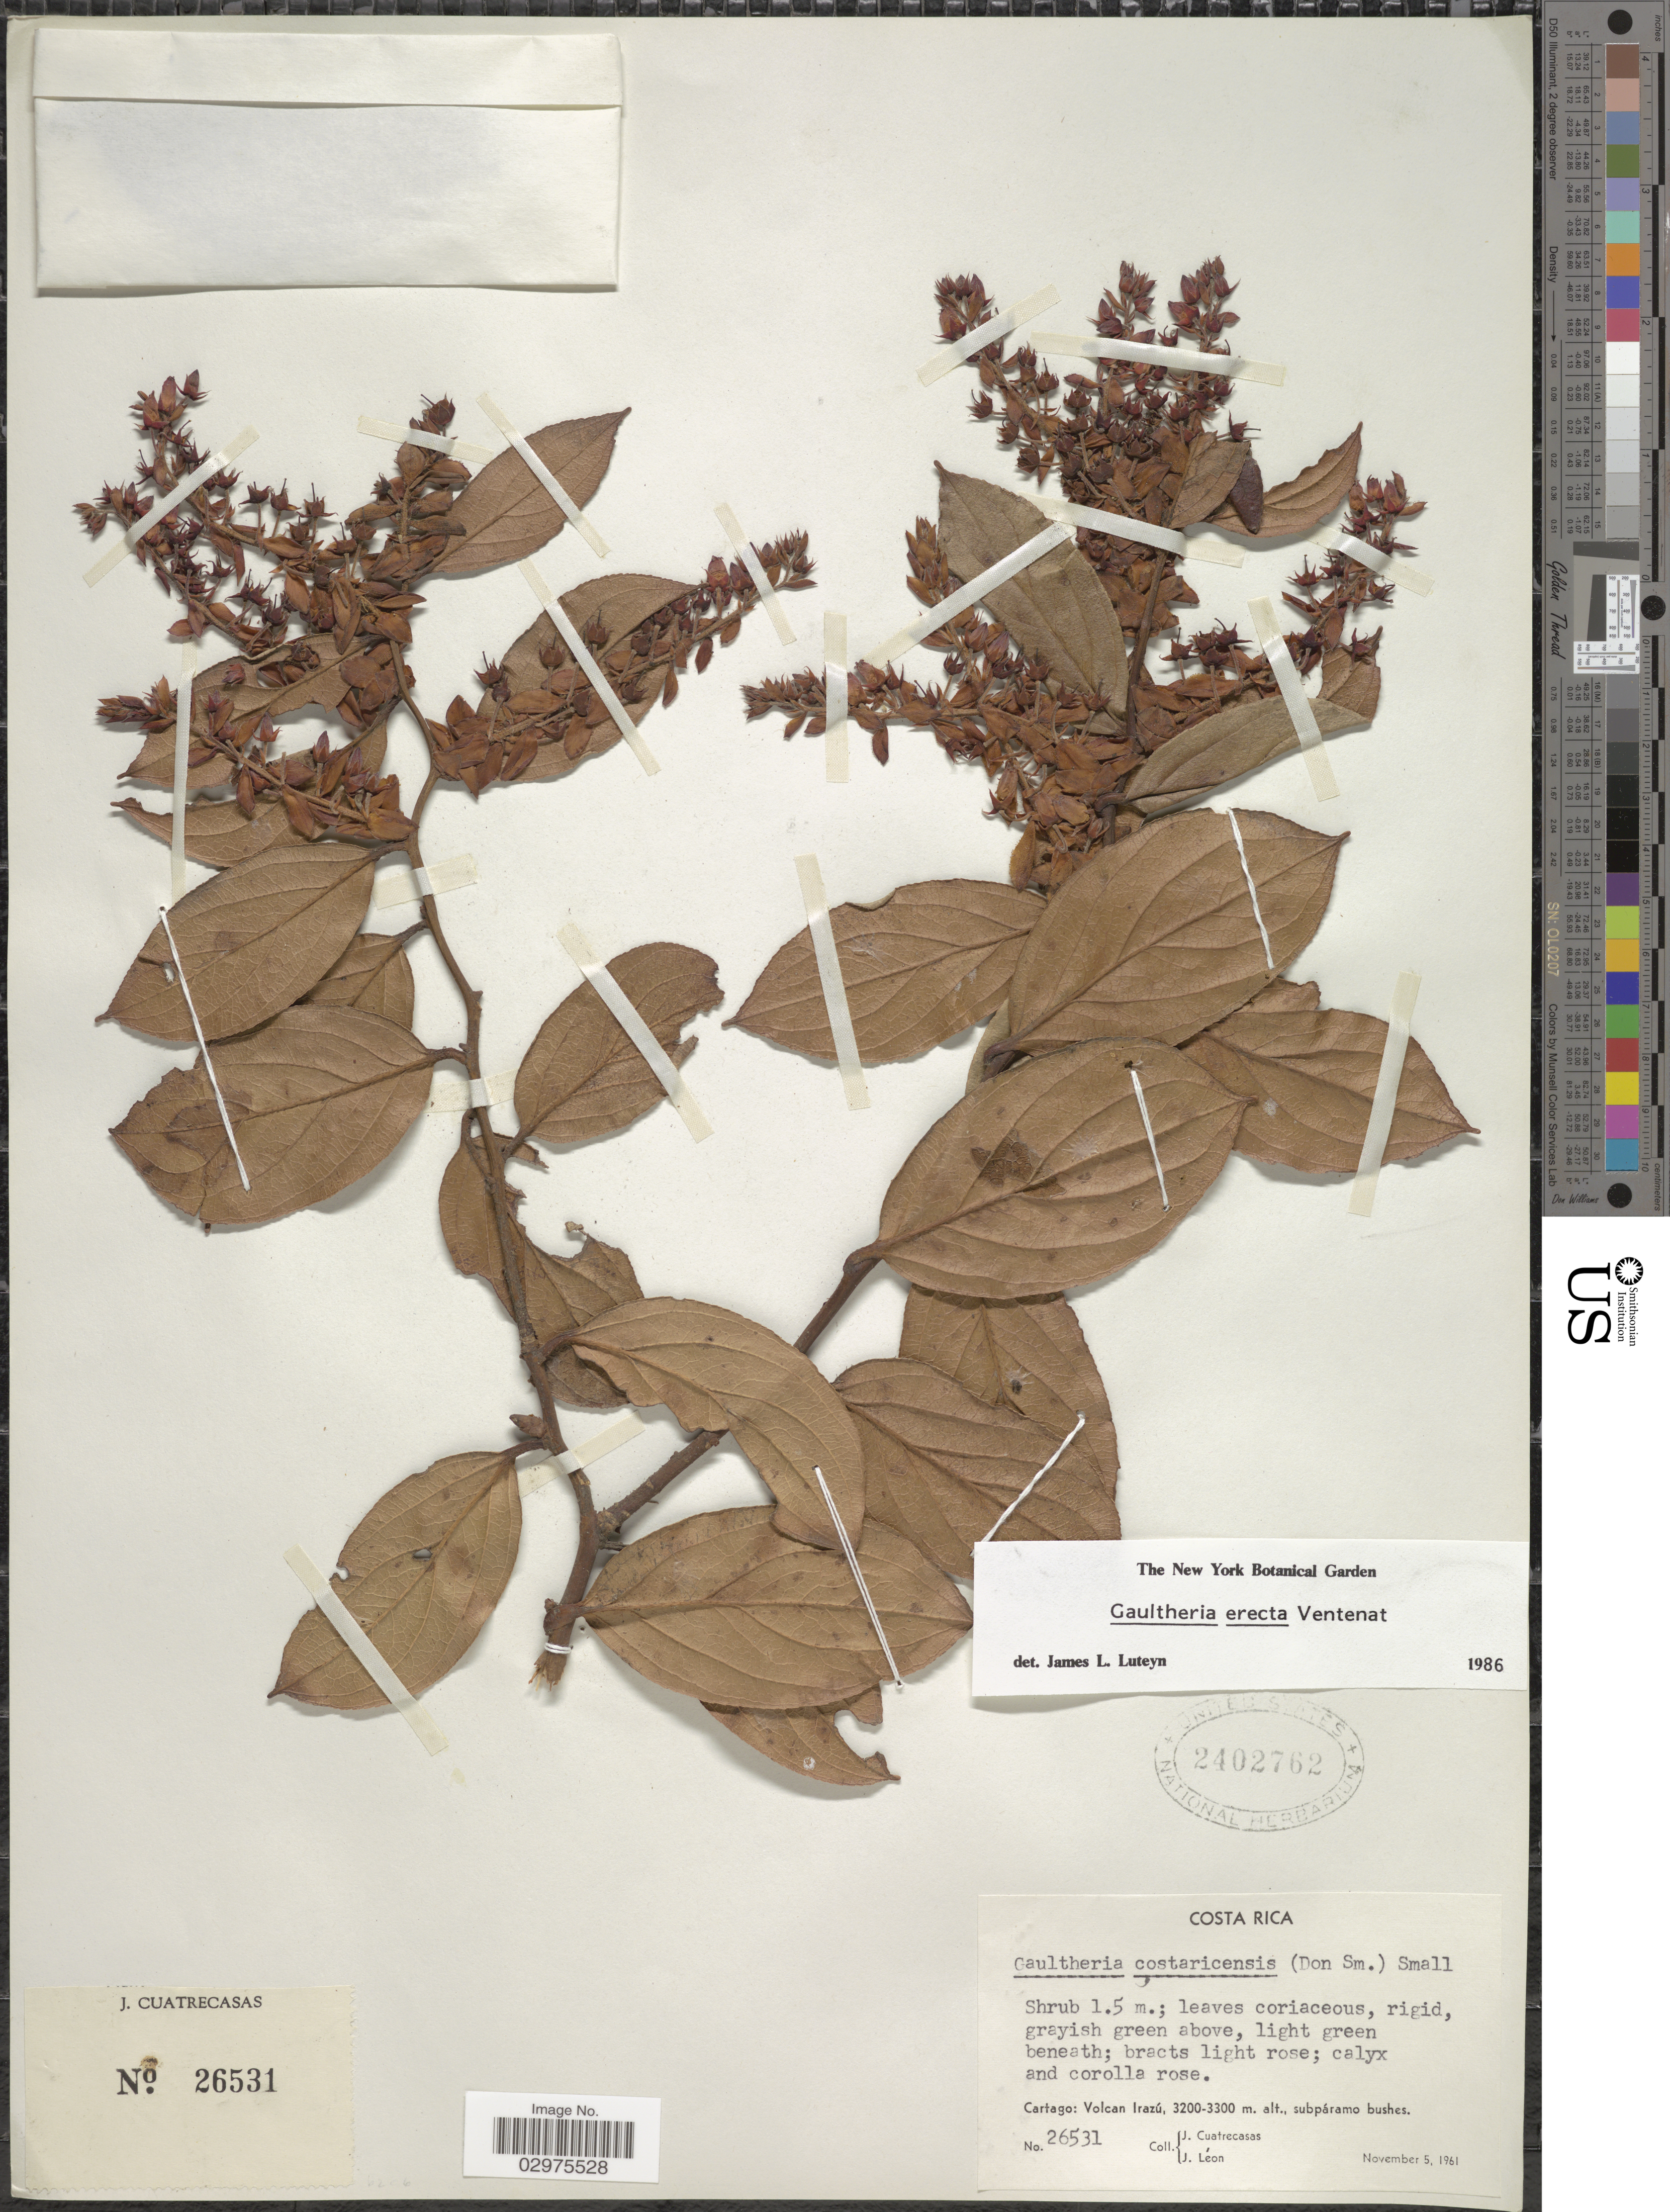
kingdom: Plantae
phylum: Tracheophyta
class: Magnoliopsida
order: Ericales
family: Ericaceae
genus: Gaultheria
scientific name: Gaultheria erecta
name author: Vent.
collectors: J. Cuatrecasas & J. León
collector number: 26531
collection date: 1961-11-05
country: Costa Rica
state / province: Cartago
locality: Volcan Irazú.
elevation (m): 3200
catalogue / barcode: US 2402762